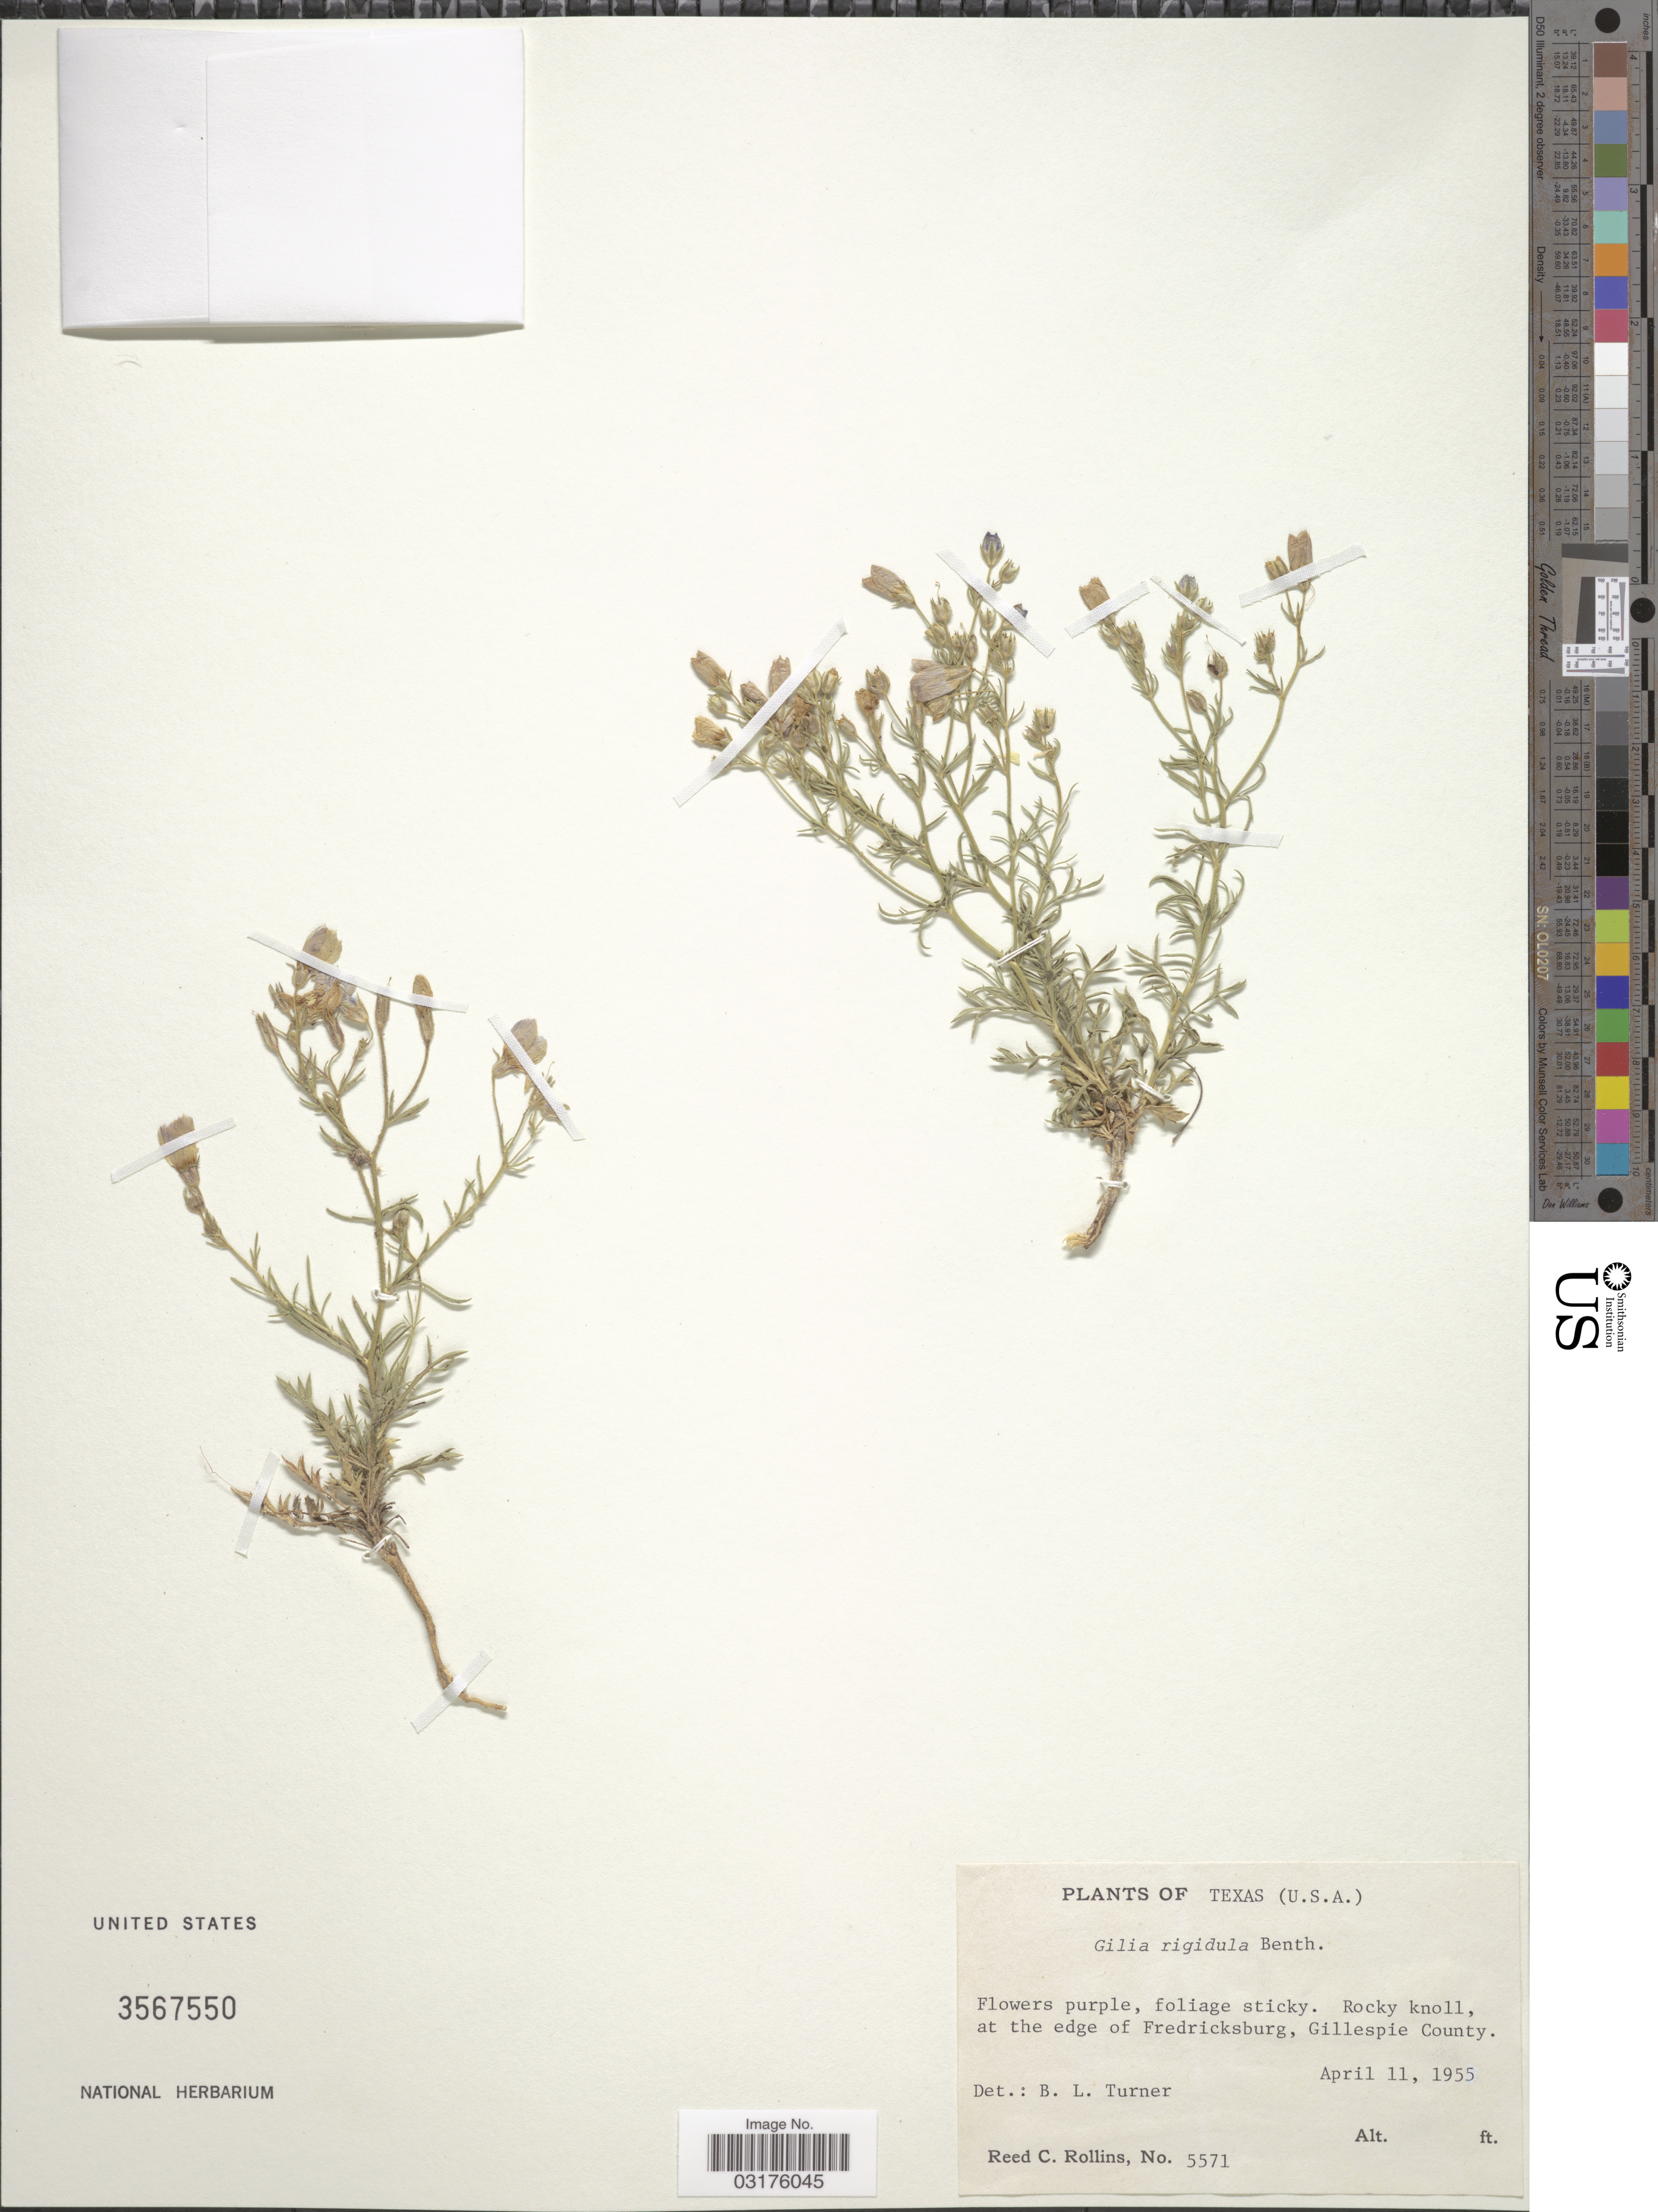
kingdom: Plantae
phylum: Tracheophyta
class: Magnoliopsida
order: Ericales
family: Polemoniaceae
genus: Giliastrum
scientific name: Giliastrum rigidulum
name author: (Benth.) Rydb.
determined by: Strong, Mark T., (BOT), Smithsonian Institution - National Museum of Natural History (UNITED STATES)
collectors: R. C. Rollins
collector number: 5571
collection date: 1955-04-11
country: United States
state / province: Texas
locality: Rocky knoll, at the edge of Fredericksburg, Gillespie County.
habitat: rocky knoll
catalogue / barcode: US 3567550